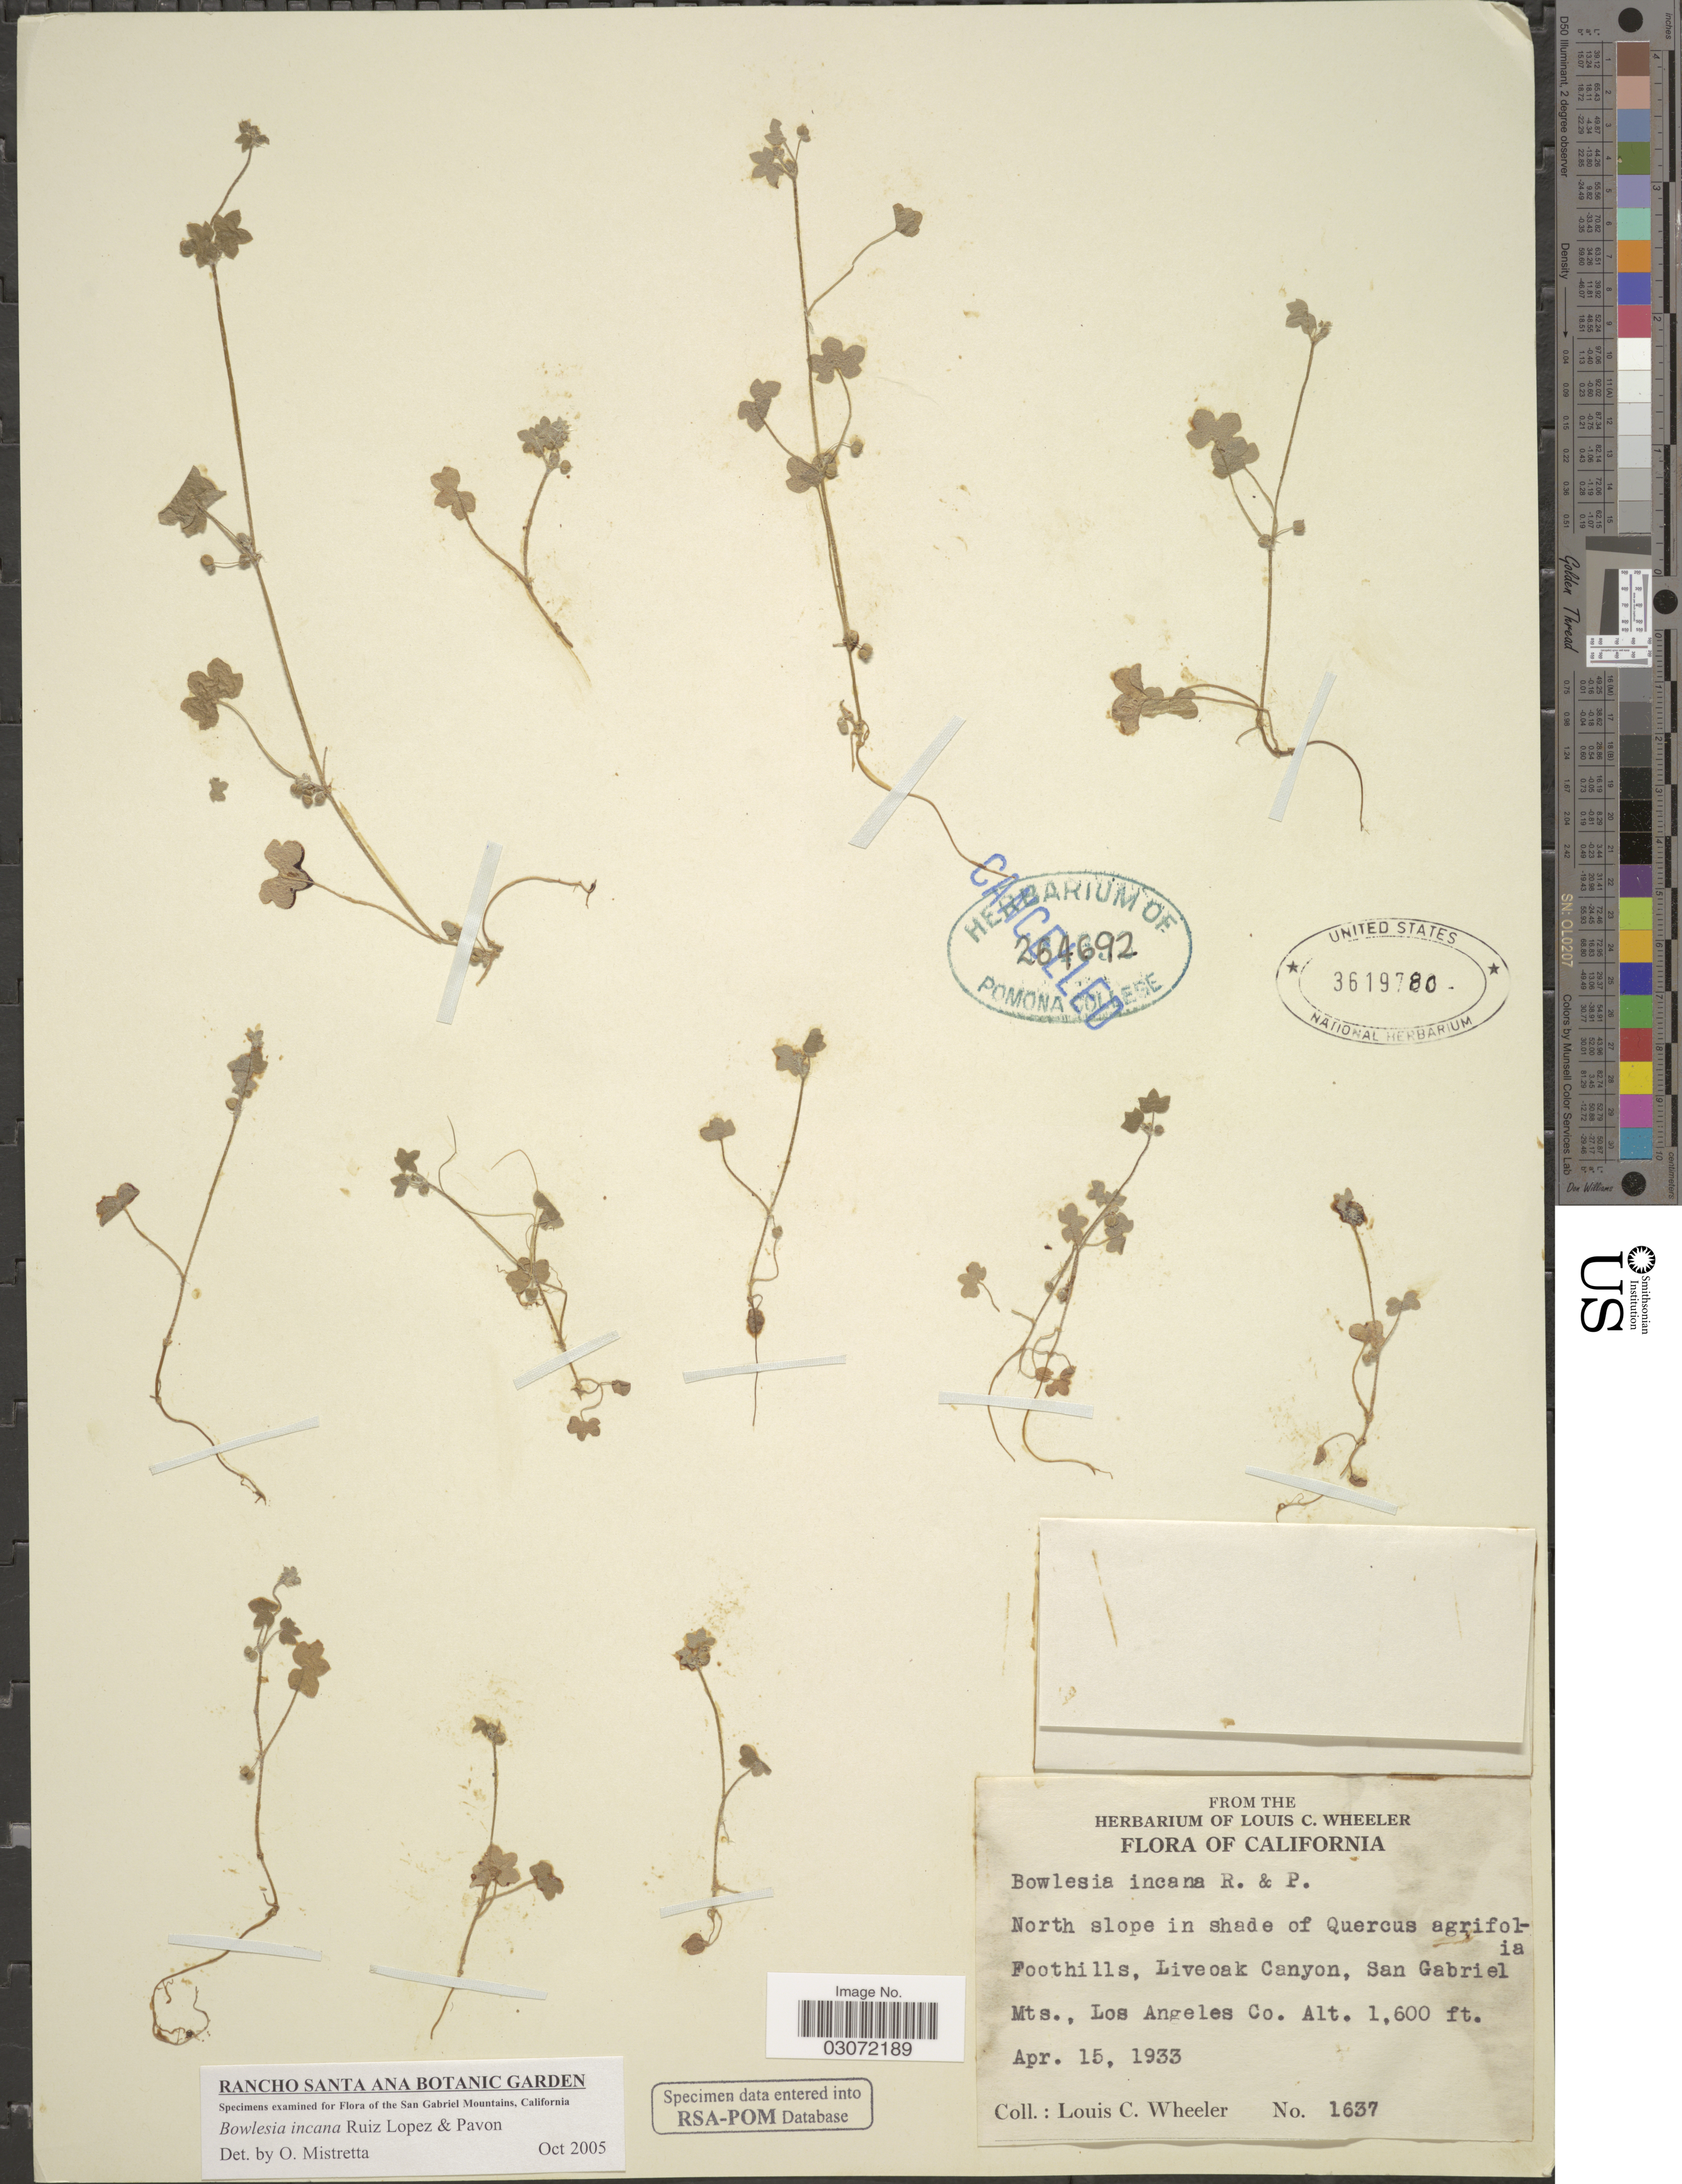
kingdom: Plantae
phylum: Tracheophyta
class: Magnoliopsida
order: Apiales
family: Apiaceae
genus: Bowlesia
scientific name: Bowlesia incana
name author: Ruiz & Pav.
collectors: L. C. Wheeler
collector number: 1637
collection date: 1933-04-15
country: United States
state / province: California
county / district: Los Angeles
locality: Foothills, Liveoak Canyon, San Gabriel Mts., Los Angeles Co.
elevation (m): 488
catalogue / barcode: US 3619780